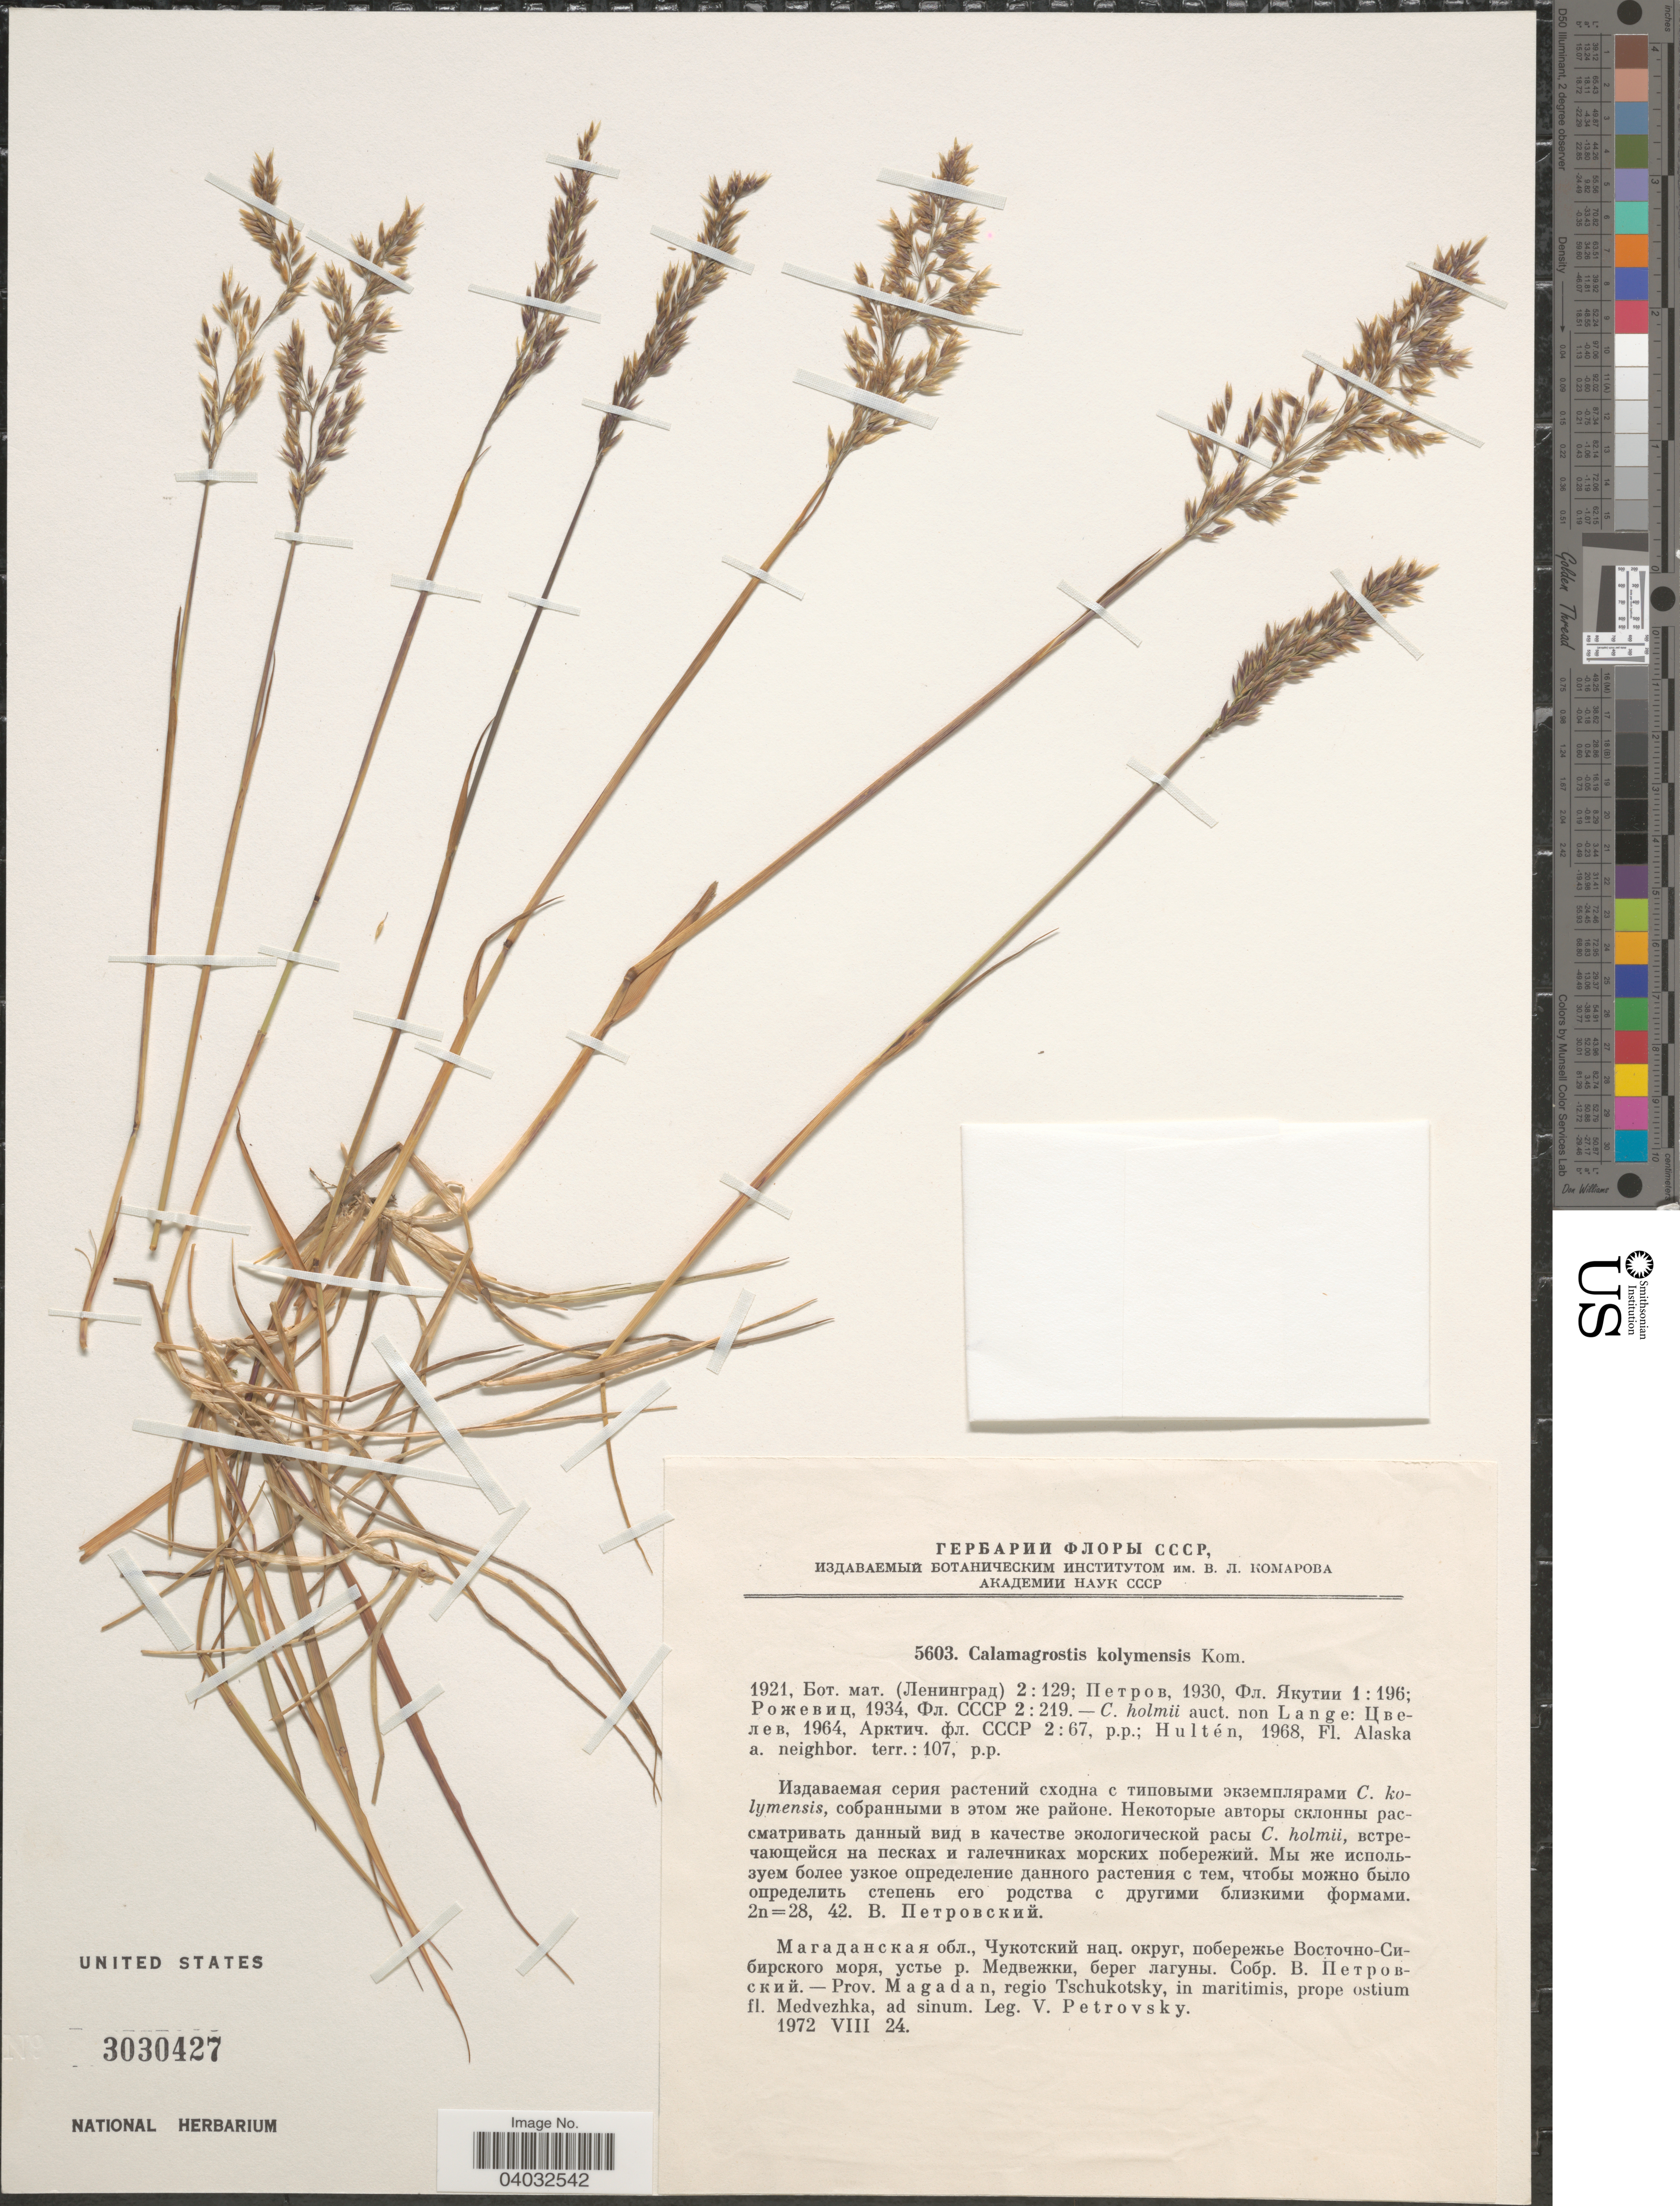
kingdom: Plantae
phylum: Tracheophyta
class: Liliopsida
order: Poales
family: Poaceae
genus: Calamagrostis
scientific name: Calamagrostis x kolymaensis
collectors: V. Petrovsky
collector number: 5603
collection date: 1972-08-24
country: Russian Federation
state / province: Magadan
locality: Regio Tschukotsky, in maritimis, prope ostium fl. Medvezhka, ad sinum.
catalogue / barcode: US 3030427